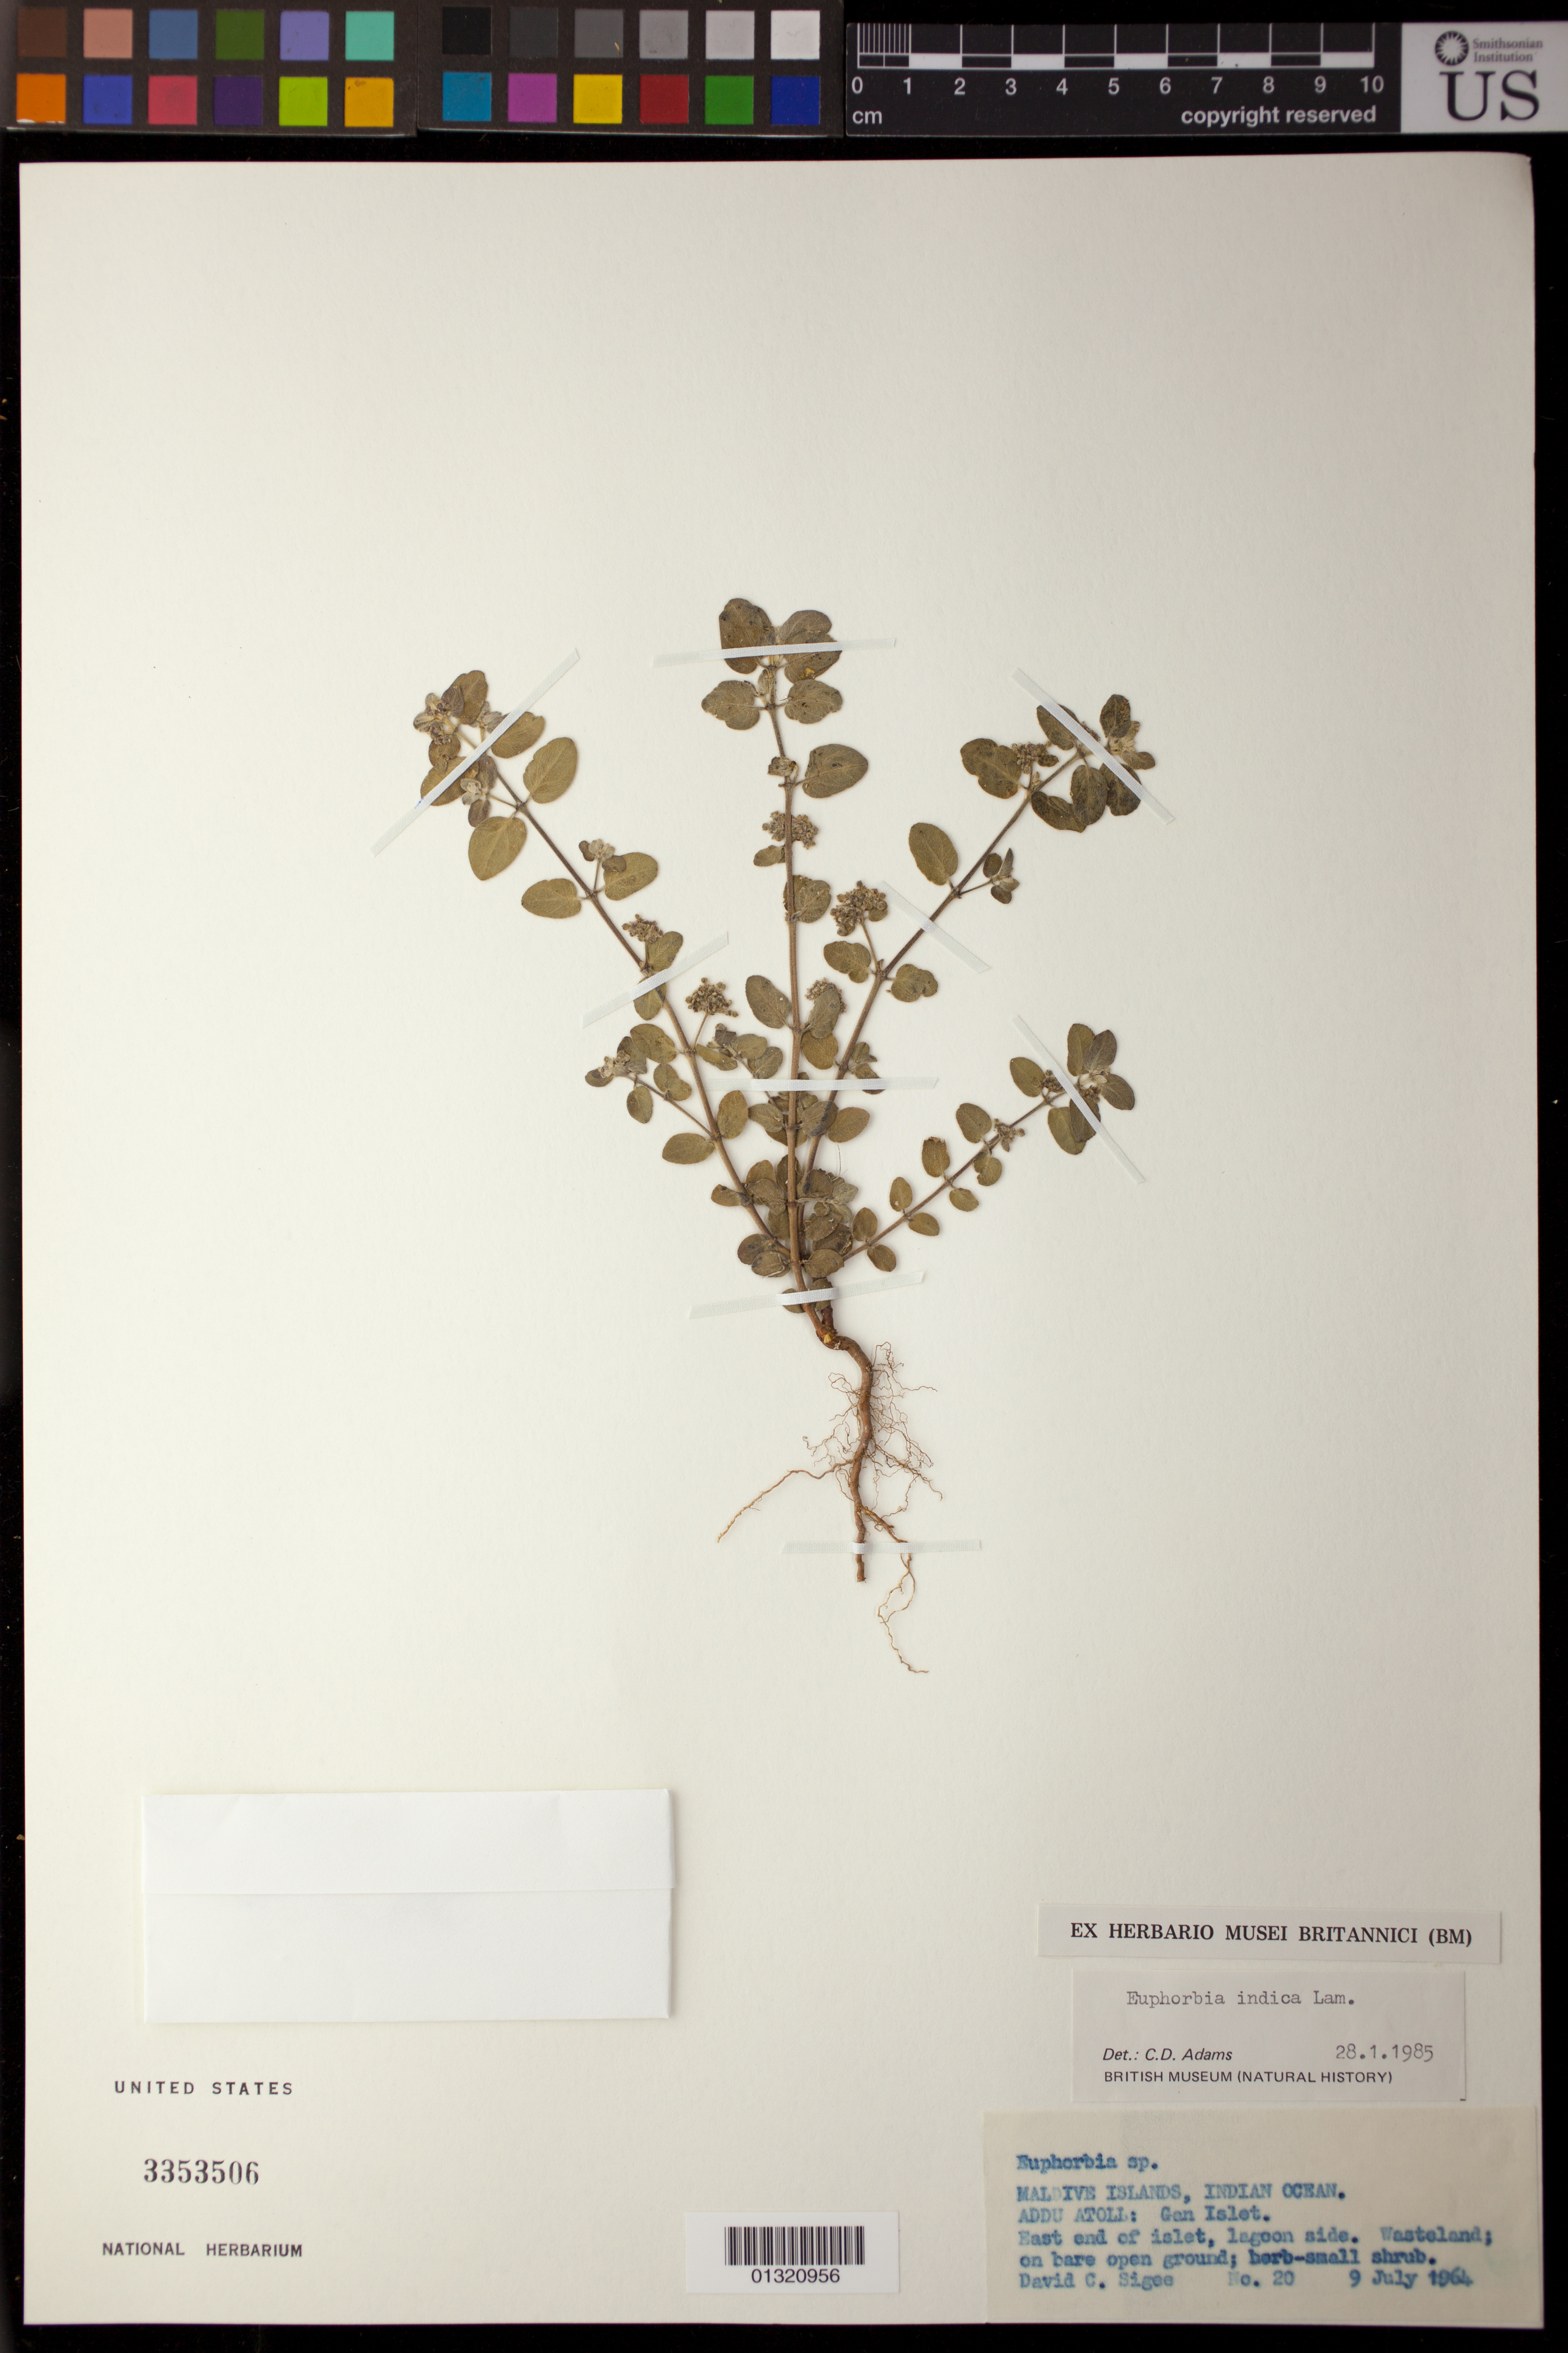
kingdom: Plantae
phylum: Tracheophyta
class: Magnoliopsida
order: Malpighiales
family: Euphorbiaceae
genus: Euphorbia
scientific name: Euphorbia indica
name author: Lam.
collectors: D. C. Sigee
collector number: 20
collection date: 1964-07-09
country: Maldive Islands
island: Addu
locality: Addu Atoll; Gen Islet., East end of islet, lagoon side.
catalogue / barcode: US 3353506